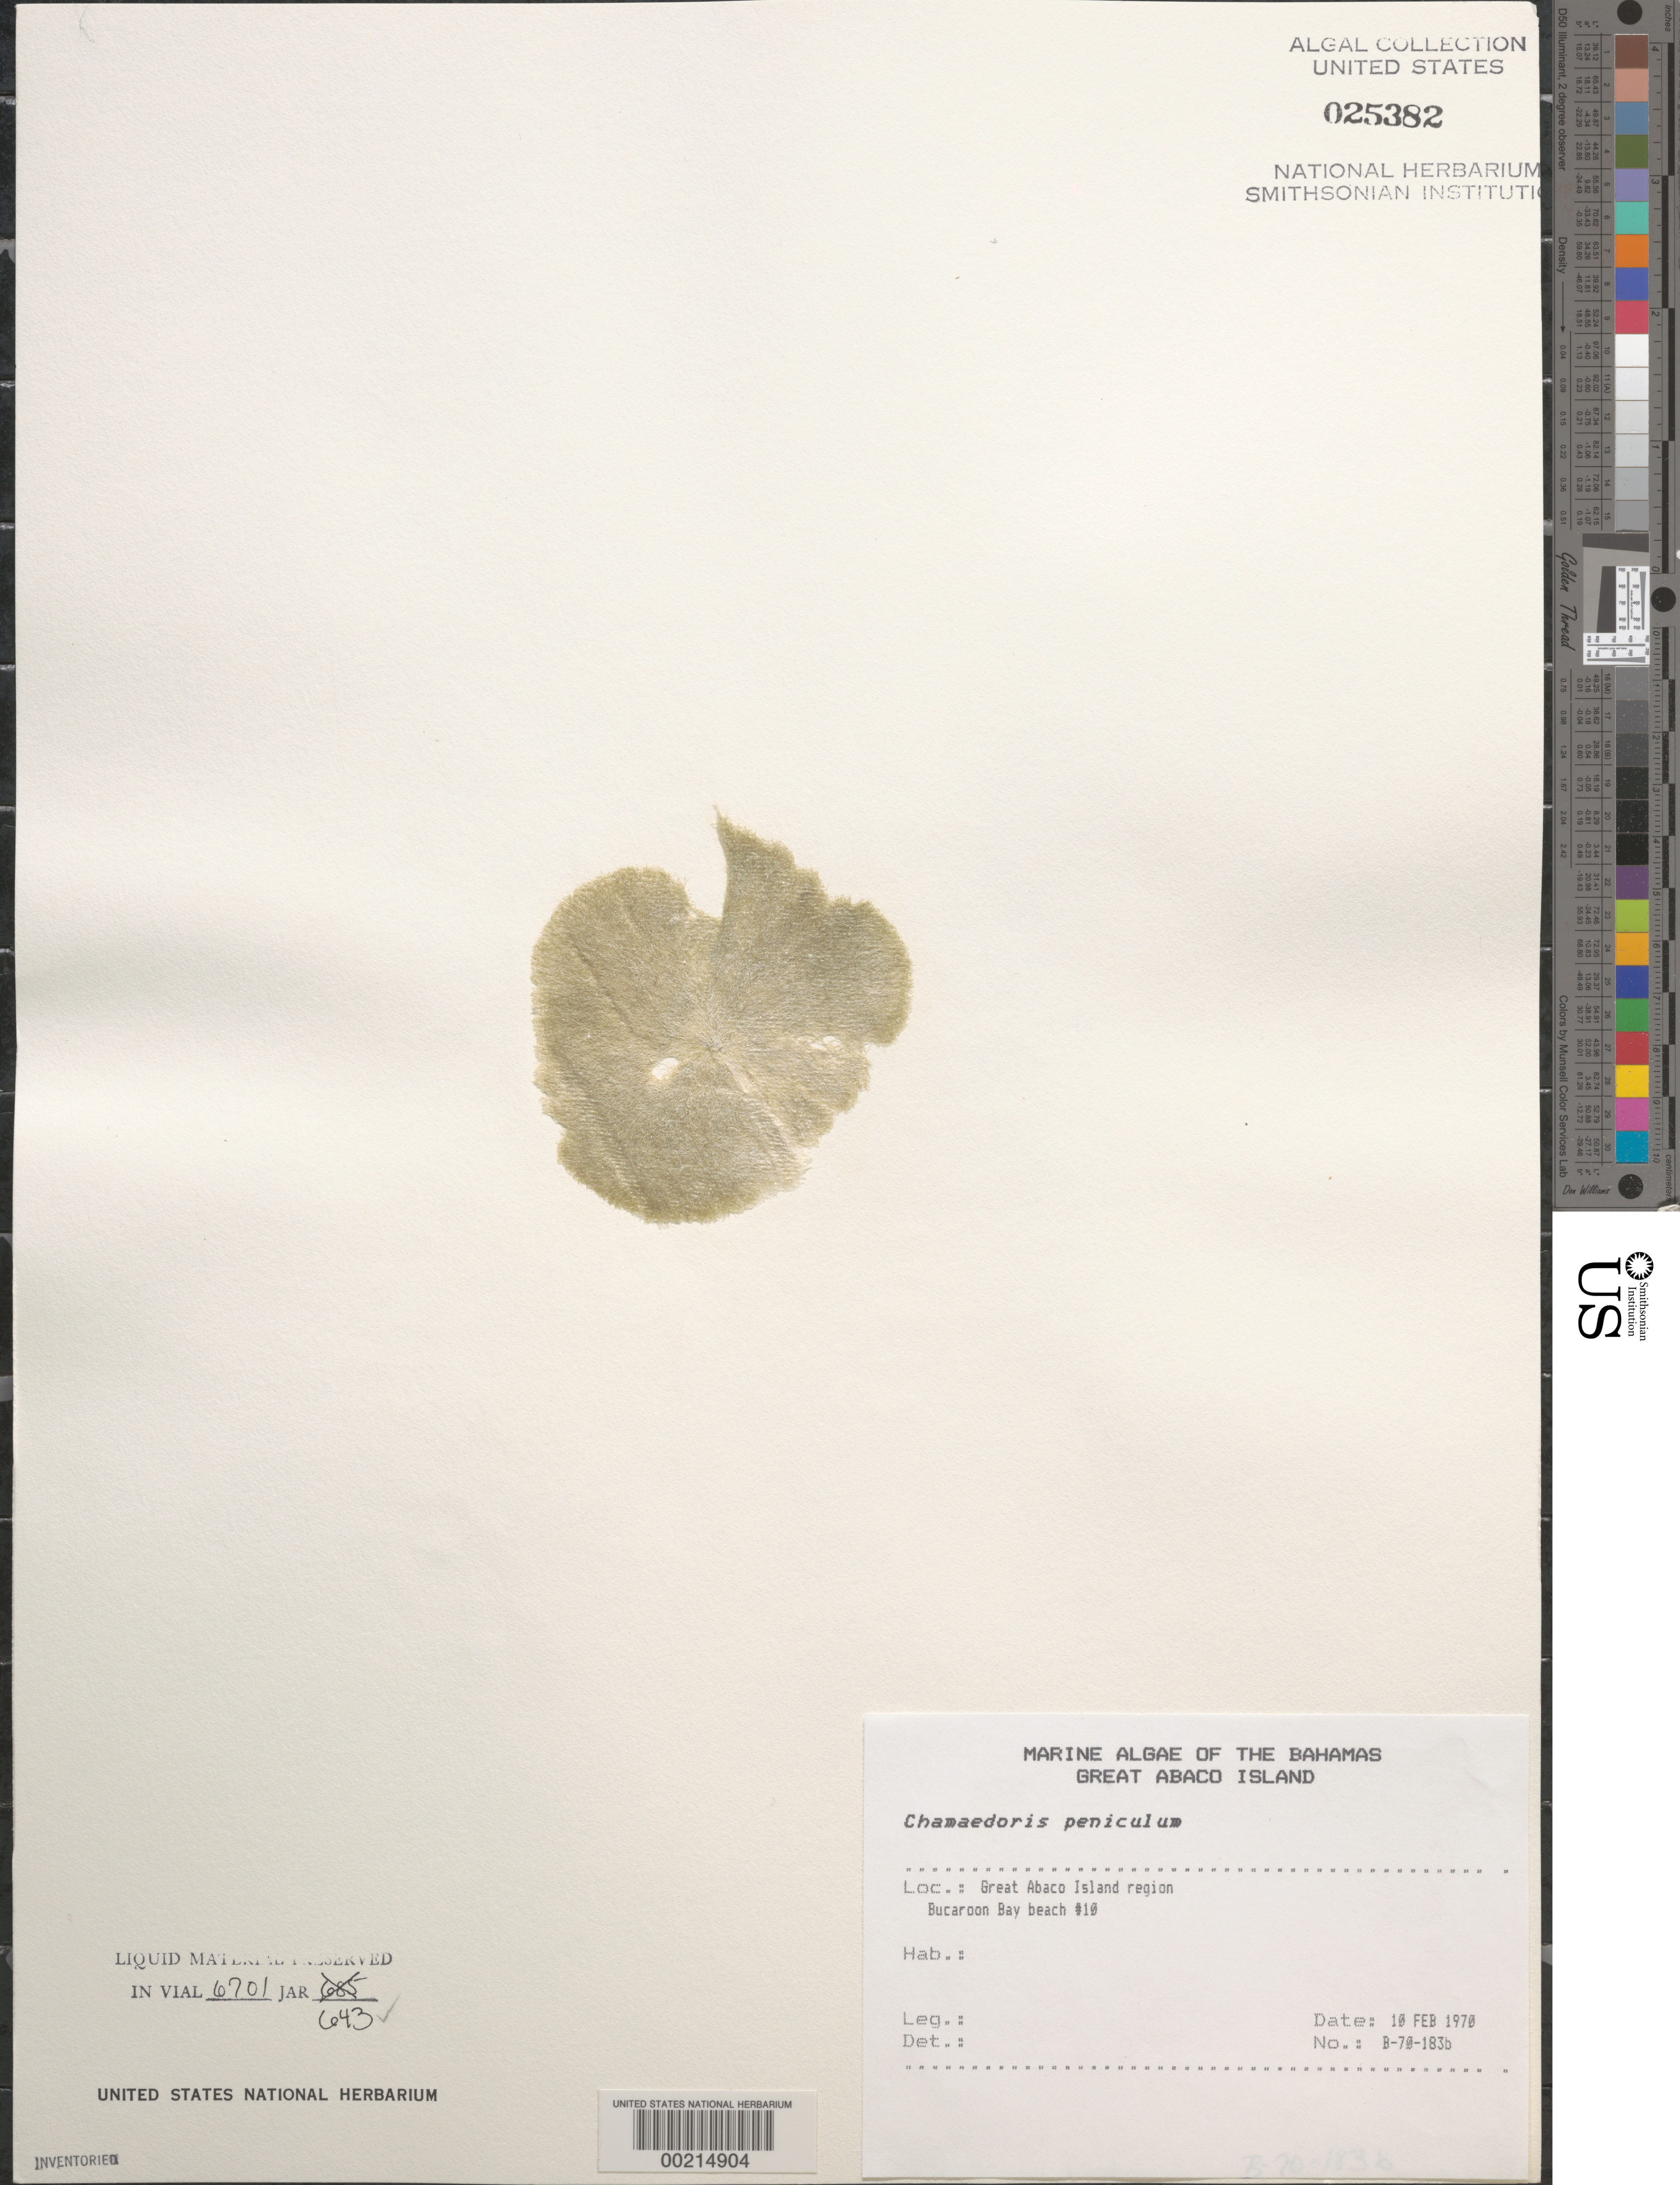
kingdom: Plantae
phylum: Chlorophyta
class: Ulvophyceae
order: Siphonocladales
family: Siphonocladaceae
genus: Chamaedoris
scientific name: Chamaedoris peniculum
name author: (J. Ellis & Sol.) Kuntze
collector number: B-70-183b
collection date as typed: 10 Feb 1970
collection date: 1970-02-10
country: Bahamas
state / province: Abaco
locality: Buckaroon bay, great abaco island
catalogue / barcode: US 25382